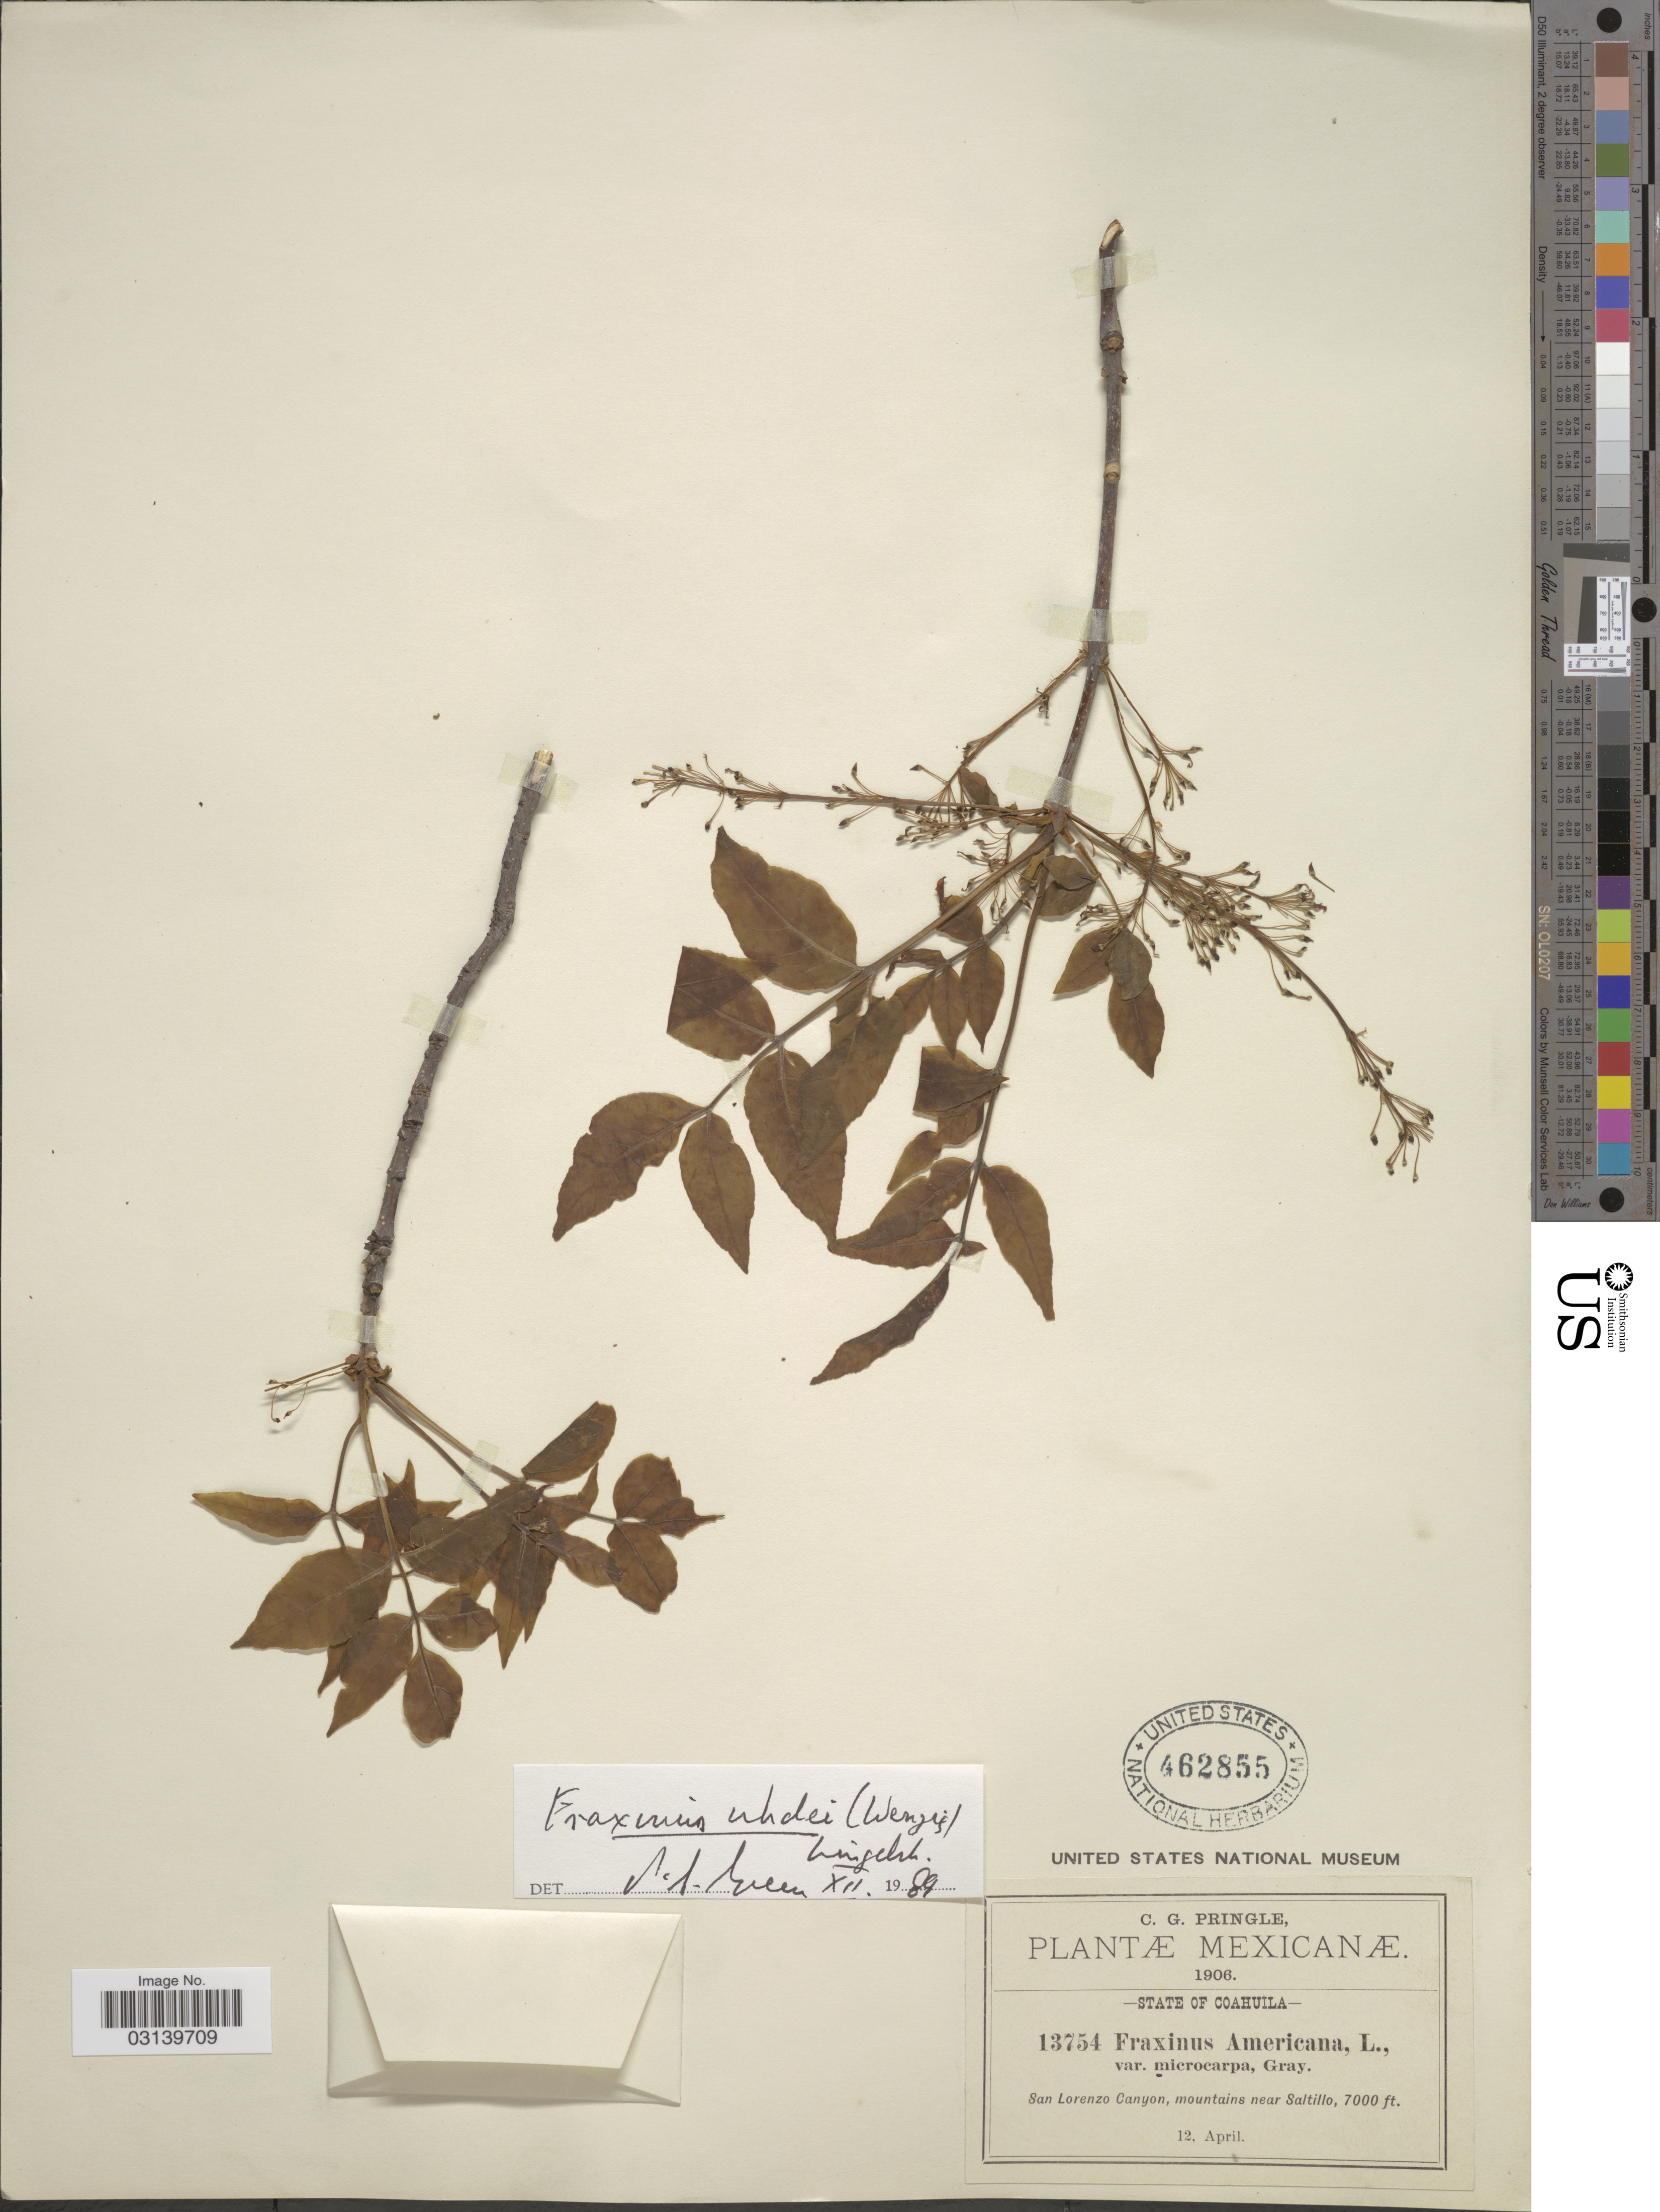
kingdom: Plantae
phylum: Tracheophyta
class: Magnoliopsida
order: Lamiales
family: Oleaceae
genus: Fraxinus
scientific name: Fraxinus uhdei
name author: (Wenz.) Lingelsh.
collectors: C. G. Pringle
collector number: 13754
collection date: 1906-04-12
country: Mexico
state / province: Coahuila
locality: San Lorenzo Canyon, mountains near Saltillo.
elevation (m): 2134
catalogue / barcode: US 462855